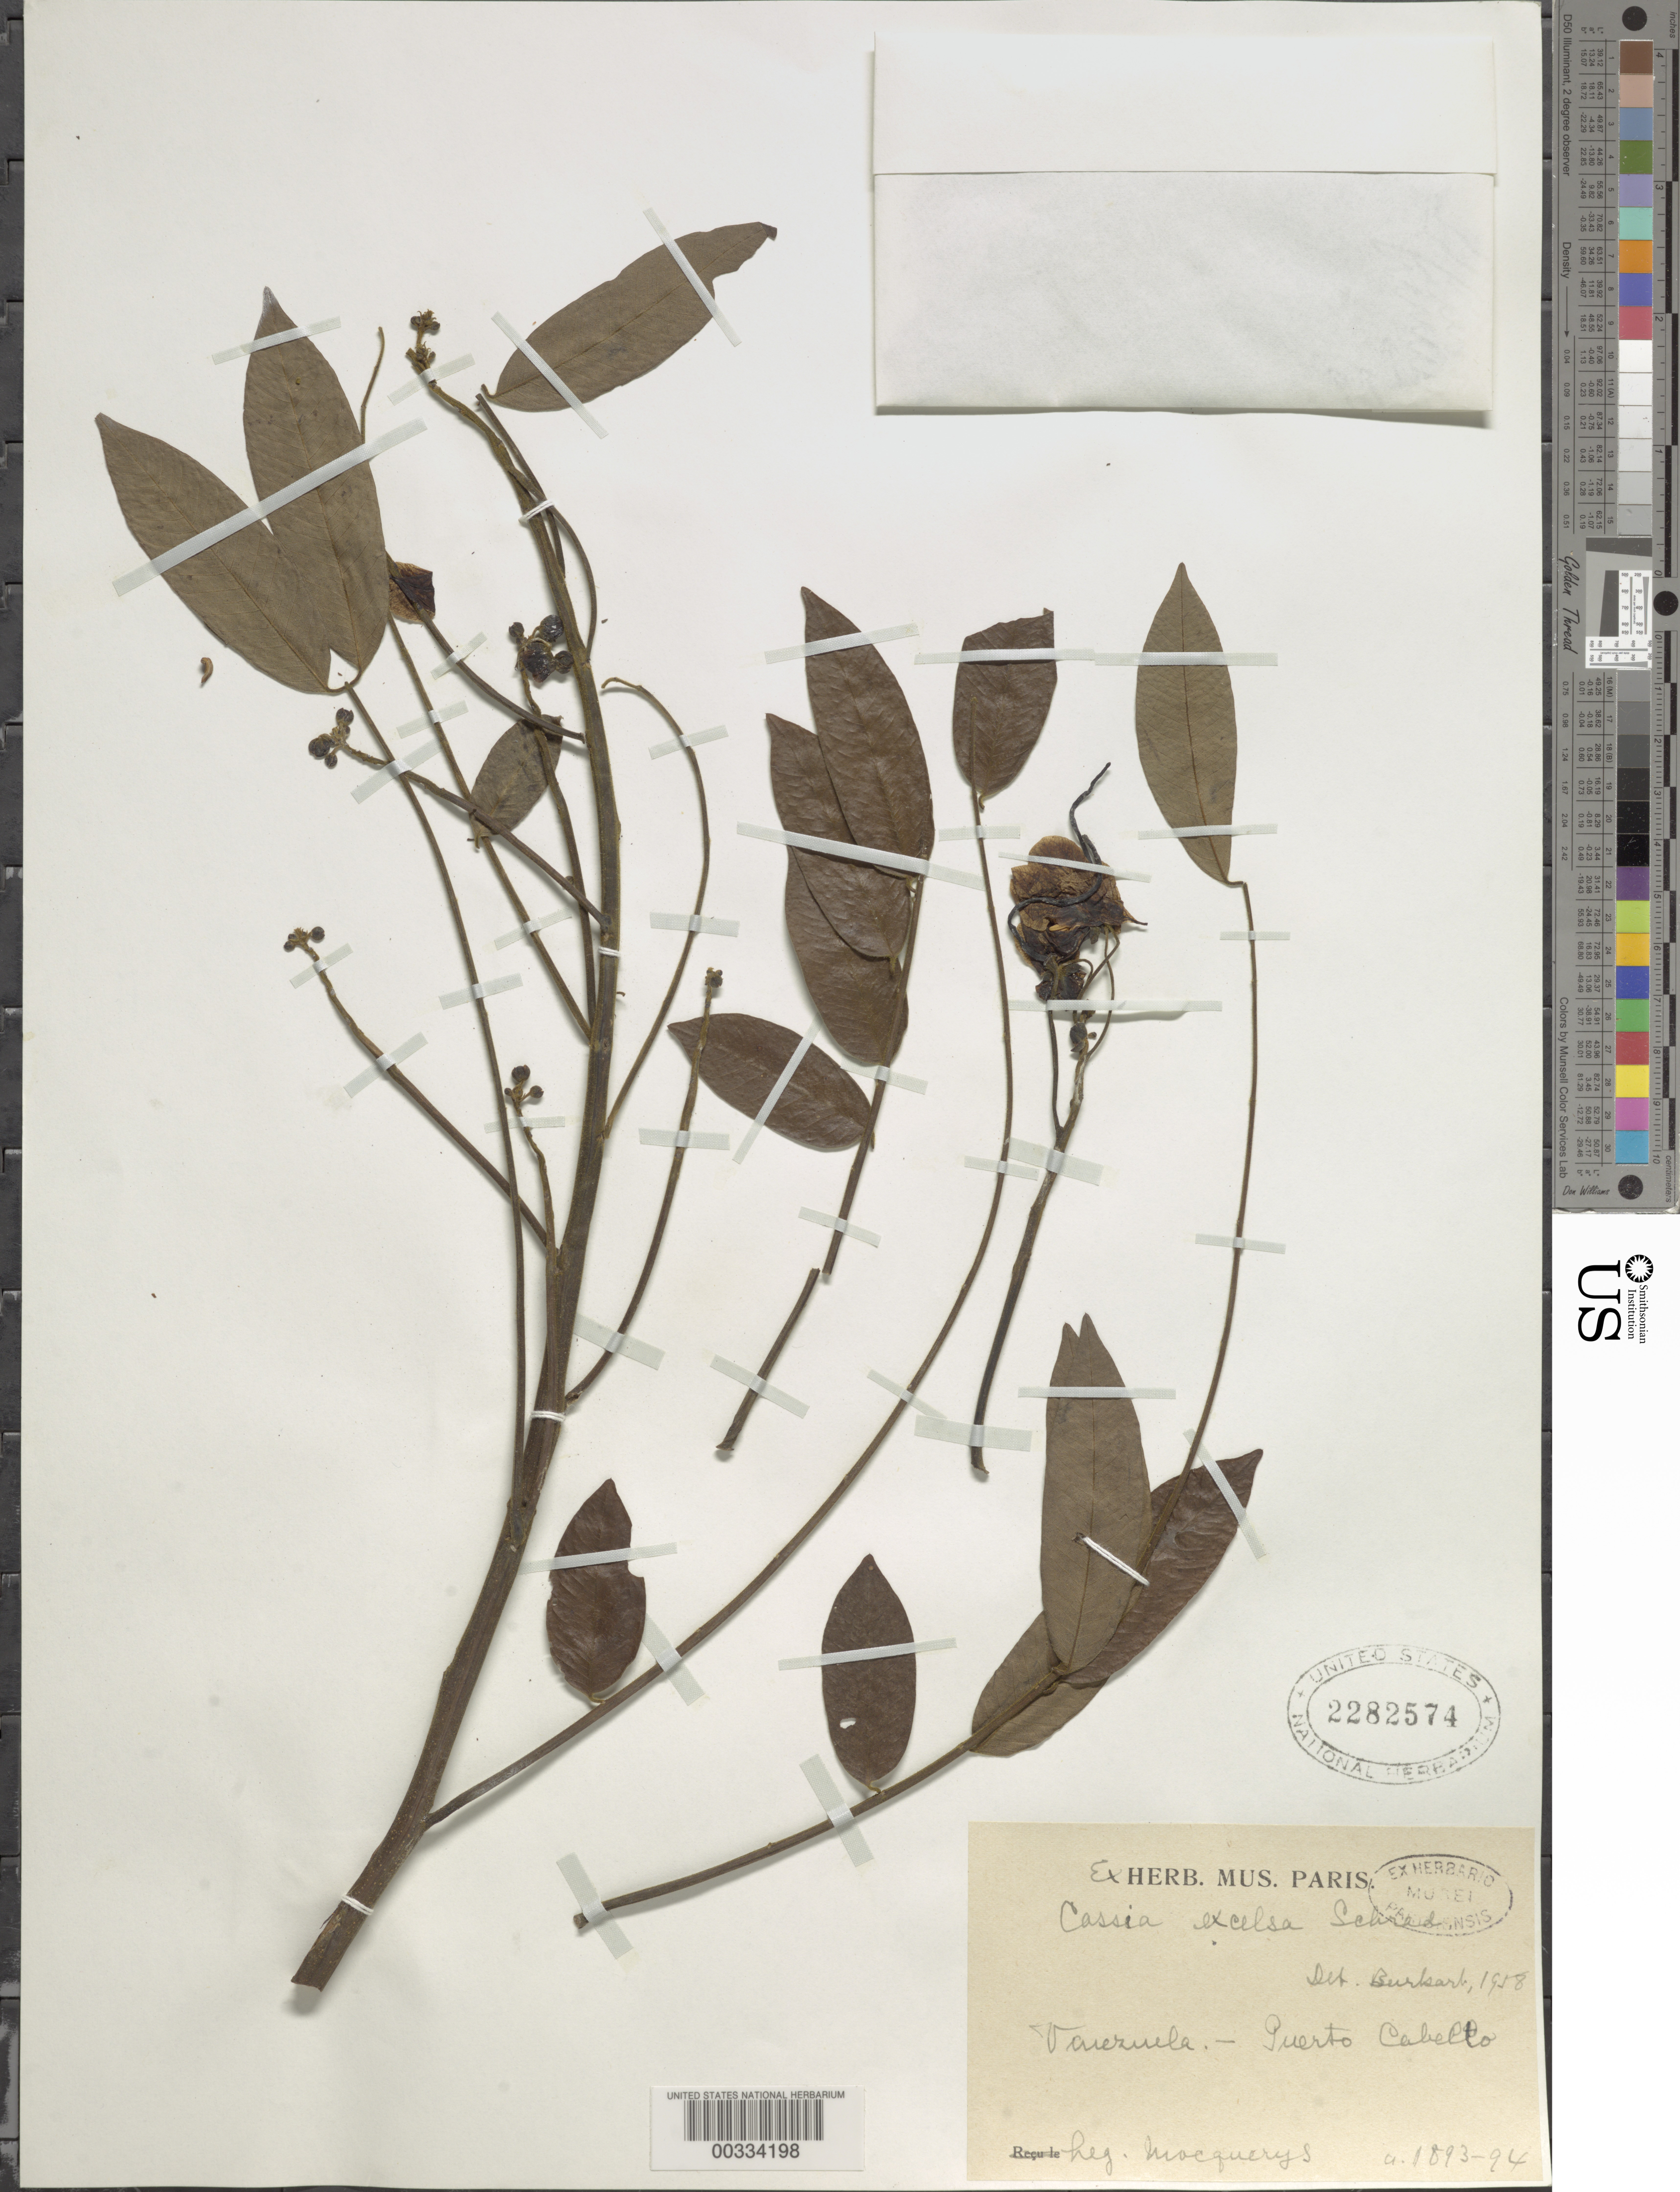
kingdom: Plantae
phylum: Tracheophyta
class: Magnoliopsida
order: Fabales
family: Fabaceae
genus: Senna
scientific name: Senna spectabilis var. excelsa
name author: (Schrad.) H.S. Irwin & Barneby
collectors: A. Mocquerys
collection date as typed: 1893 to -- -- 1894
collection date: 1893/1894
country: Venezuela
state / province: Carabobo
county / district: Puerto Cabello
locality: Puerto Cabello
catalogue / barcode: US 2282574